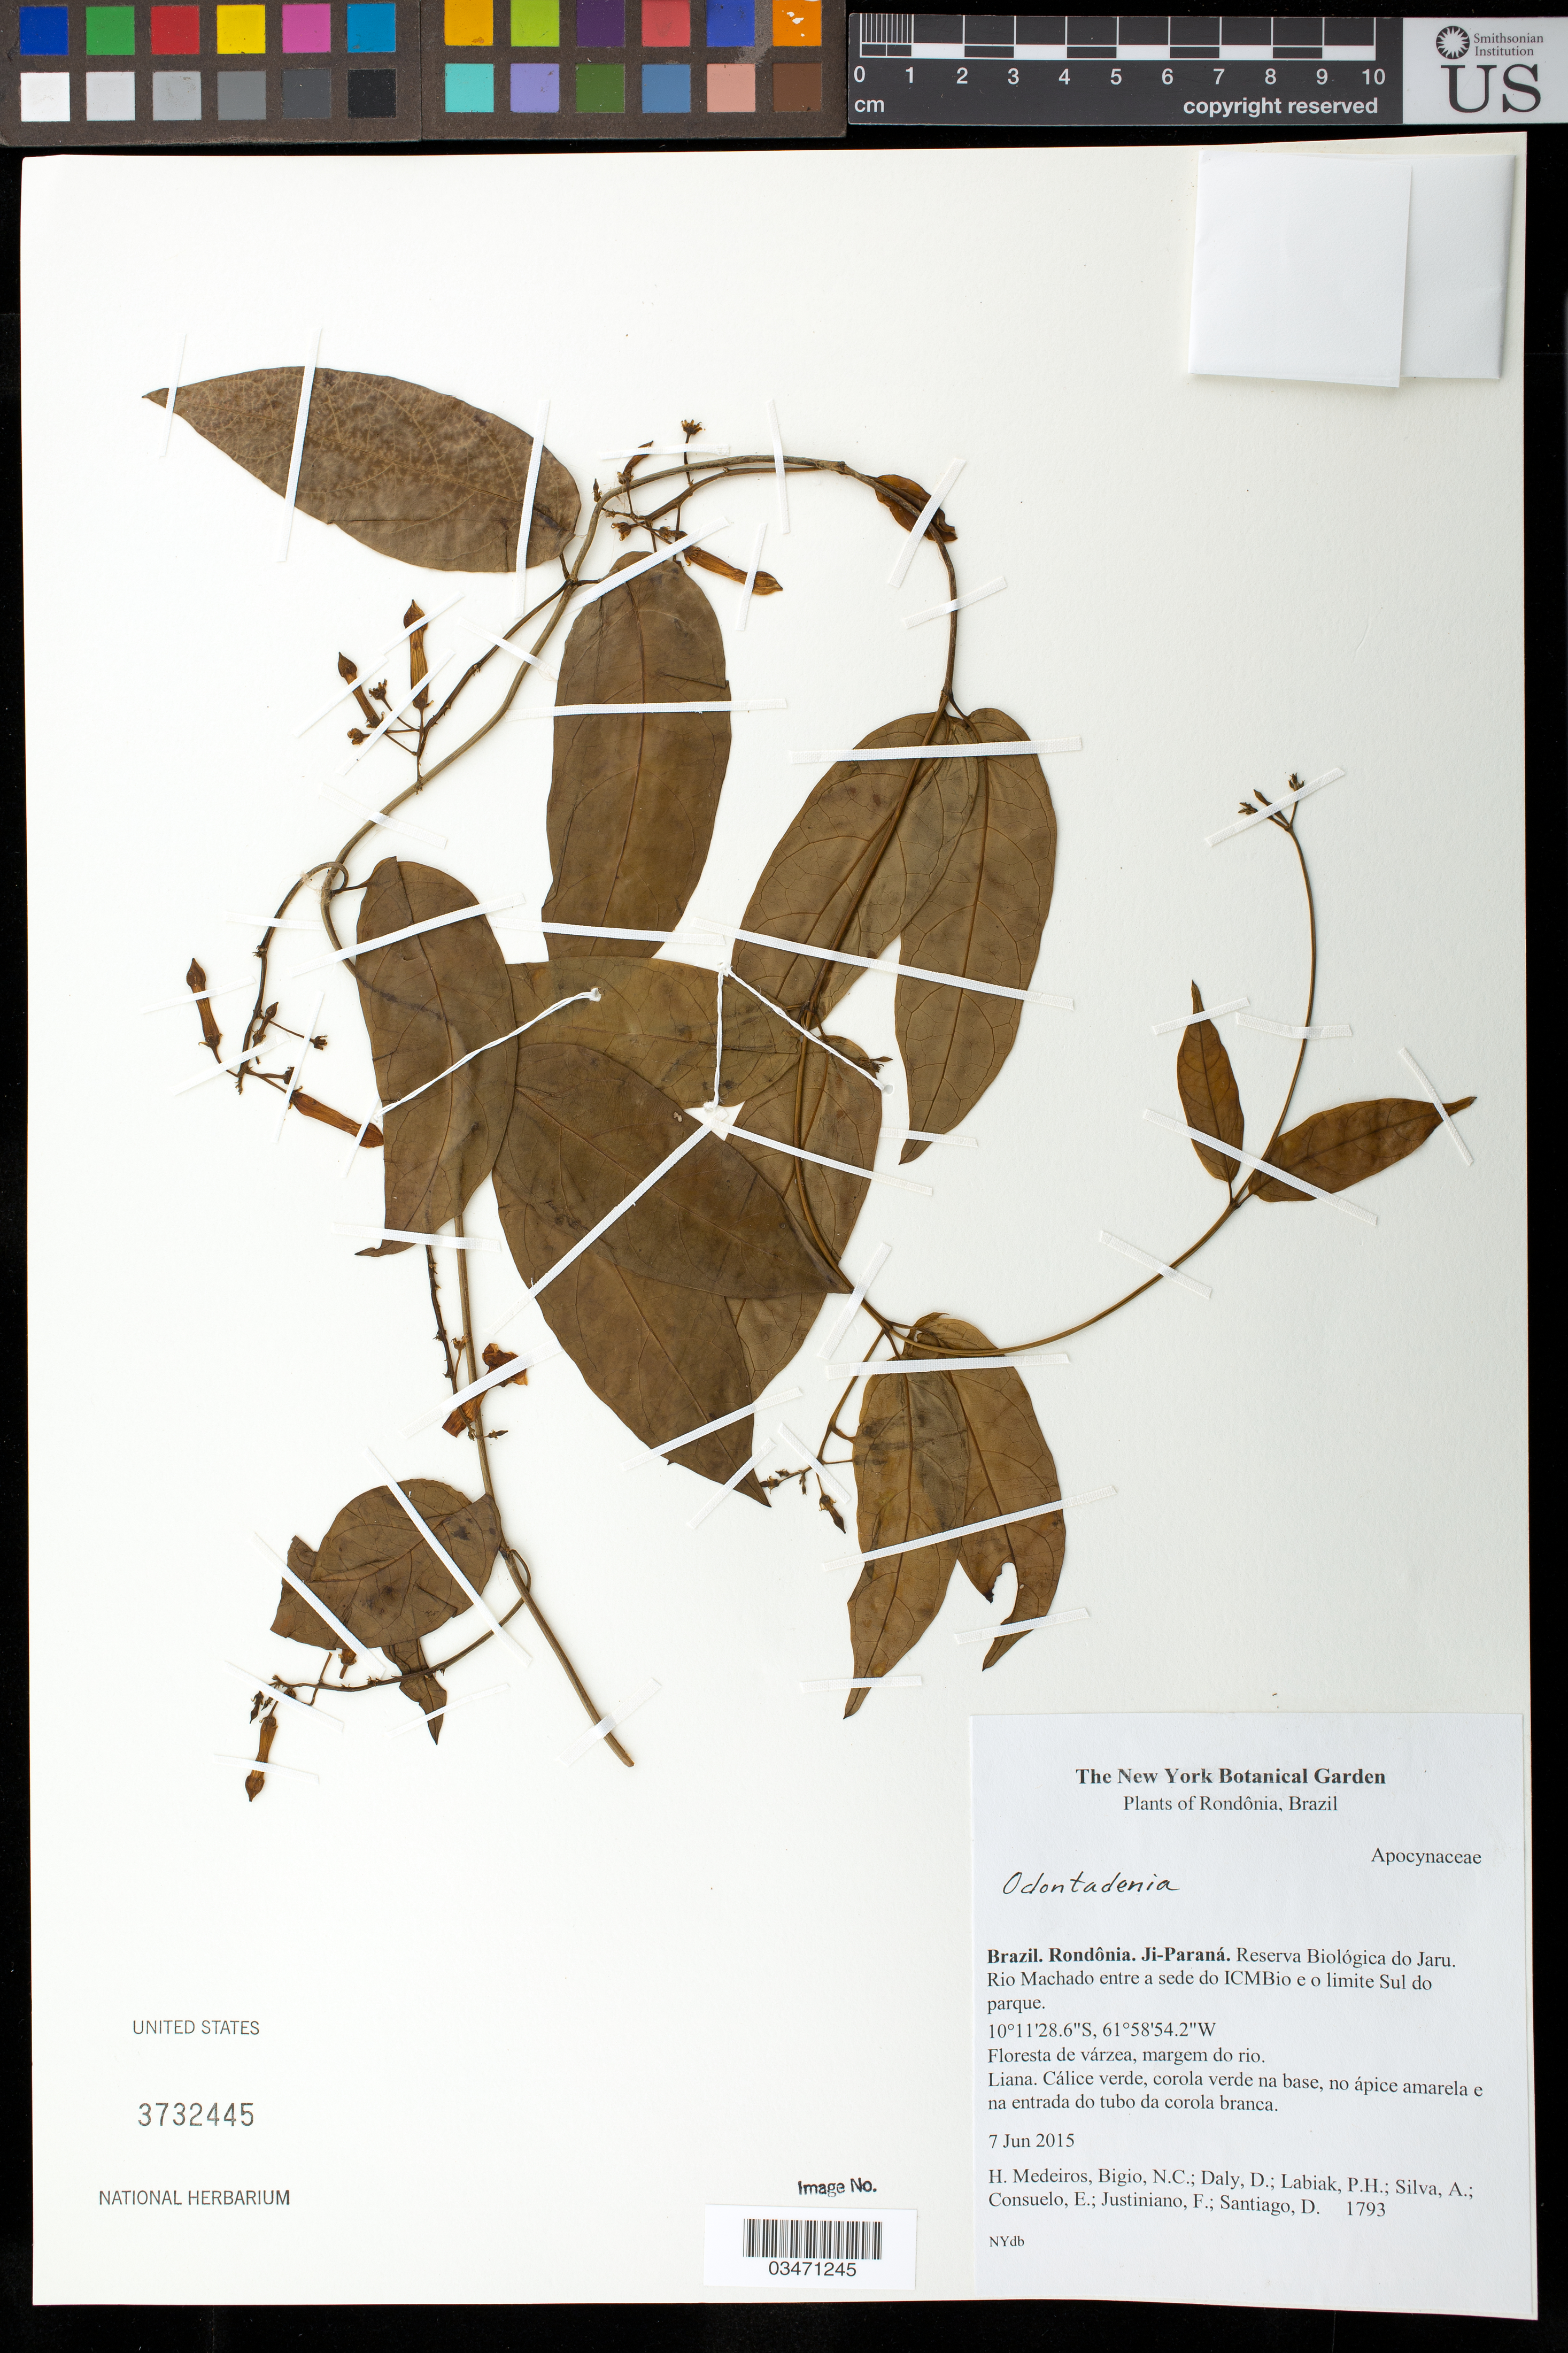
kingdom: Plantae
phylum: Tracheophyta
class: Magnoliopsida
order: Gentianales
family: Apocynaceae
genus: Odontadenia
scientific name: Odontadenia sp.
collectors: H. Medeiros, N. C. Bigio, D. Daly, P. H. Labiak, A. Silva, E. Consuelo, F. Justiniano & D. Santiago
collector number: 1793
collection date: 2015-06-07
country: Brazil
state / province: Rondônia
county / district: Ji-Paraná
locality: Reserva Biologica do Jaru. Rio Machado entre a sede do ICMBio e o limite Sul do parque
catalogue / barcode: US 3732445